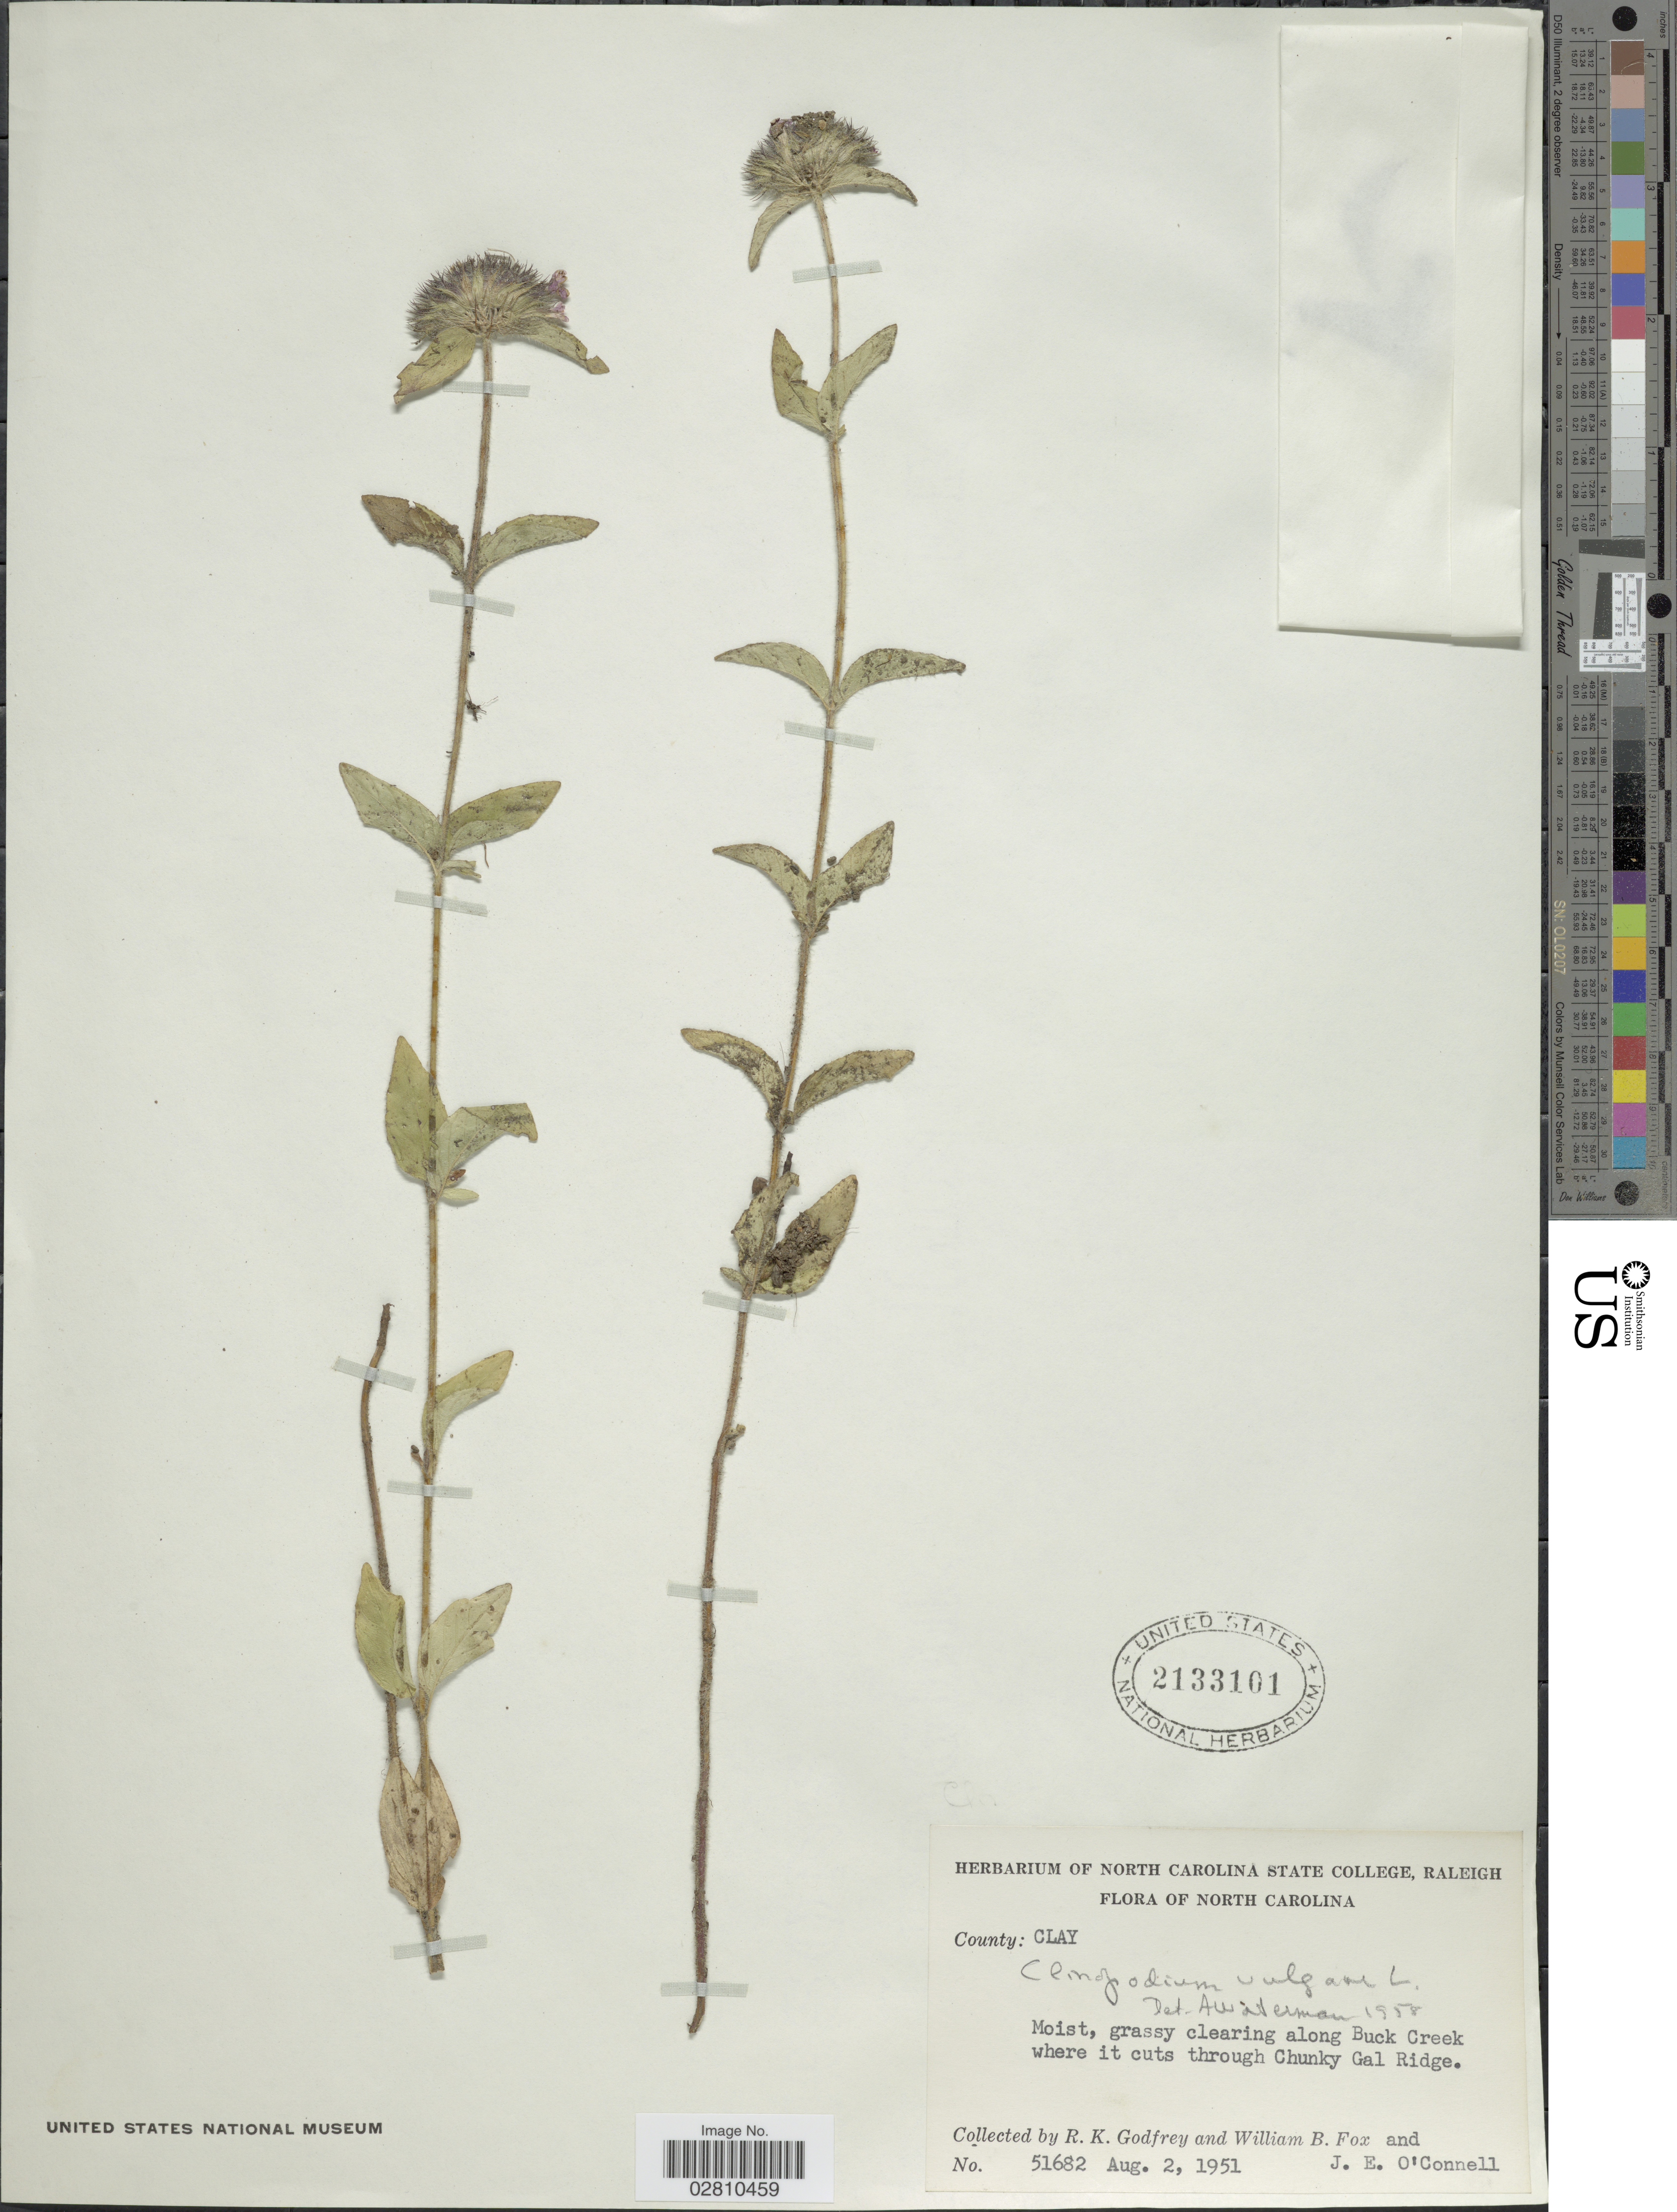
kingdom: Plantae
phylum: Tracheophyta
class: Magnoliopsida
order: Lamiales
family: Lamiaceae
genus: Clinopodium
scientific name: Clinopodium vulgare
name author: L.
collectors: R. K. Godfrey, W. Fox & J. O'Connell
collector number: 51682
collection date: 1951-08-02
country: United States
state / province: North Carolina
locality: County: Clay, along Buck Creek where it cuts through Chunky Gal Ridge.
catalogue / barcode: US 2133101